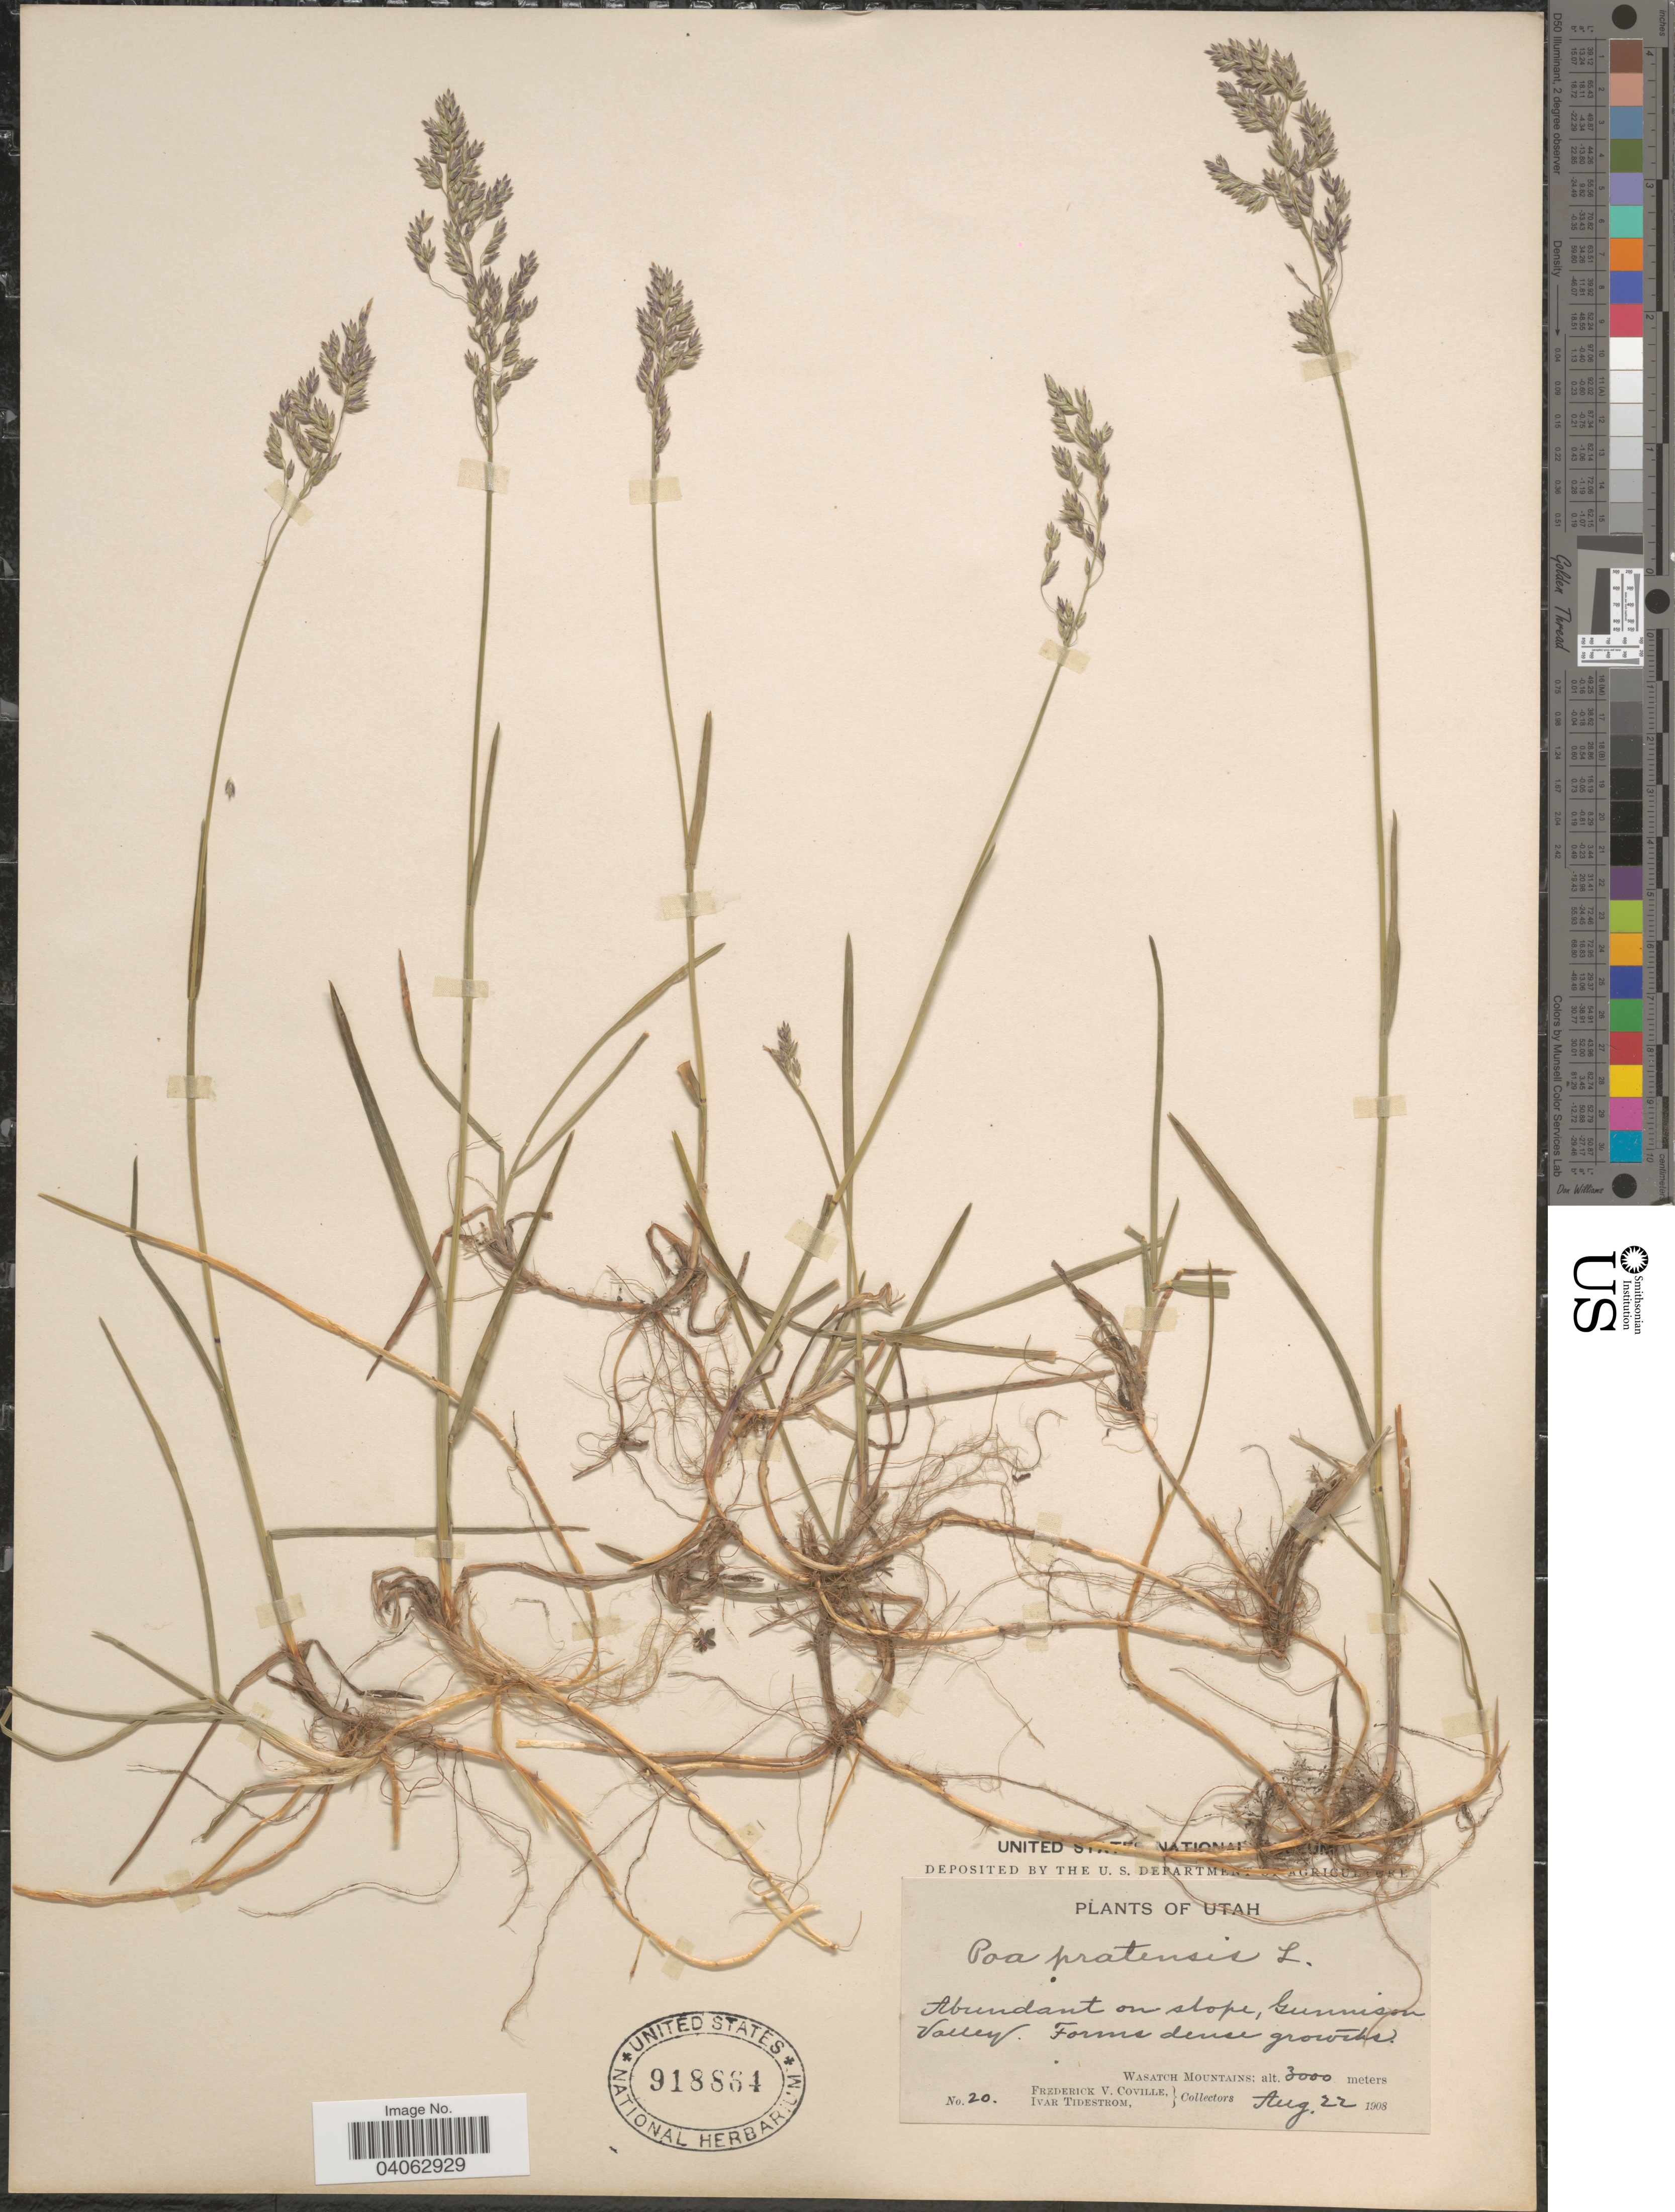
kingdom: Plantae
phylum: Tracheophyta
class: Liliopsida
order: Poales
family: Poaceae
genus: Poa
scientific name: Poa pratensis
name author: L.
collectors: F. V. Coville & I. F. Tidestrom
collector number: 20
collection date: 1908-08-22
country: United States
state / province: Utah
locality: Abundant on slope, Gunnison Valley. Wasatch Mountains.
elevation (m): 3000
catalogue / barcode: US 918864